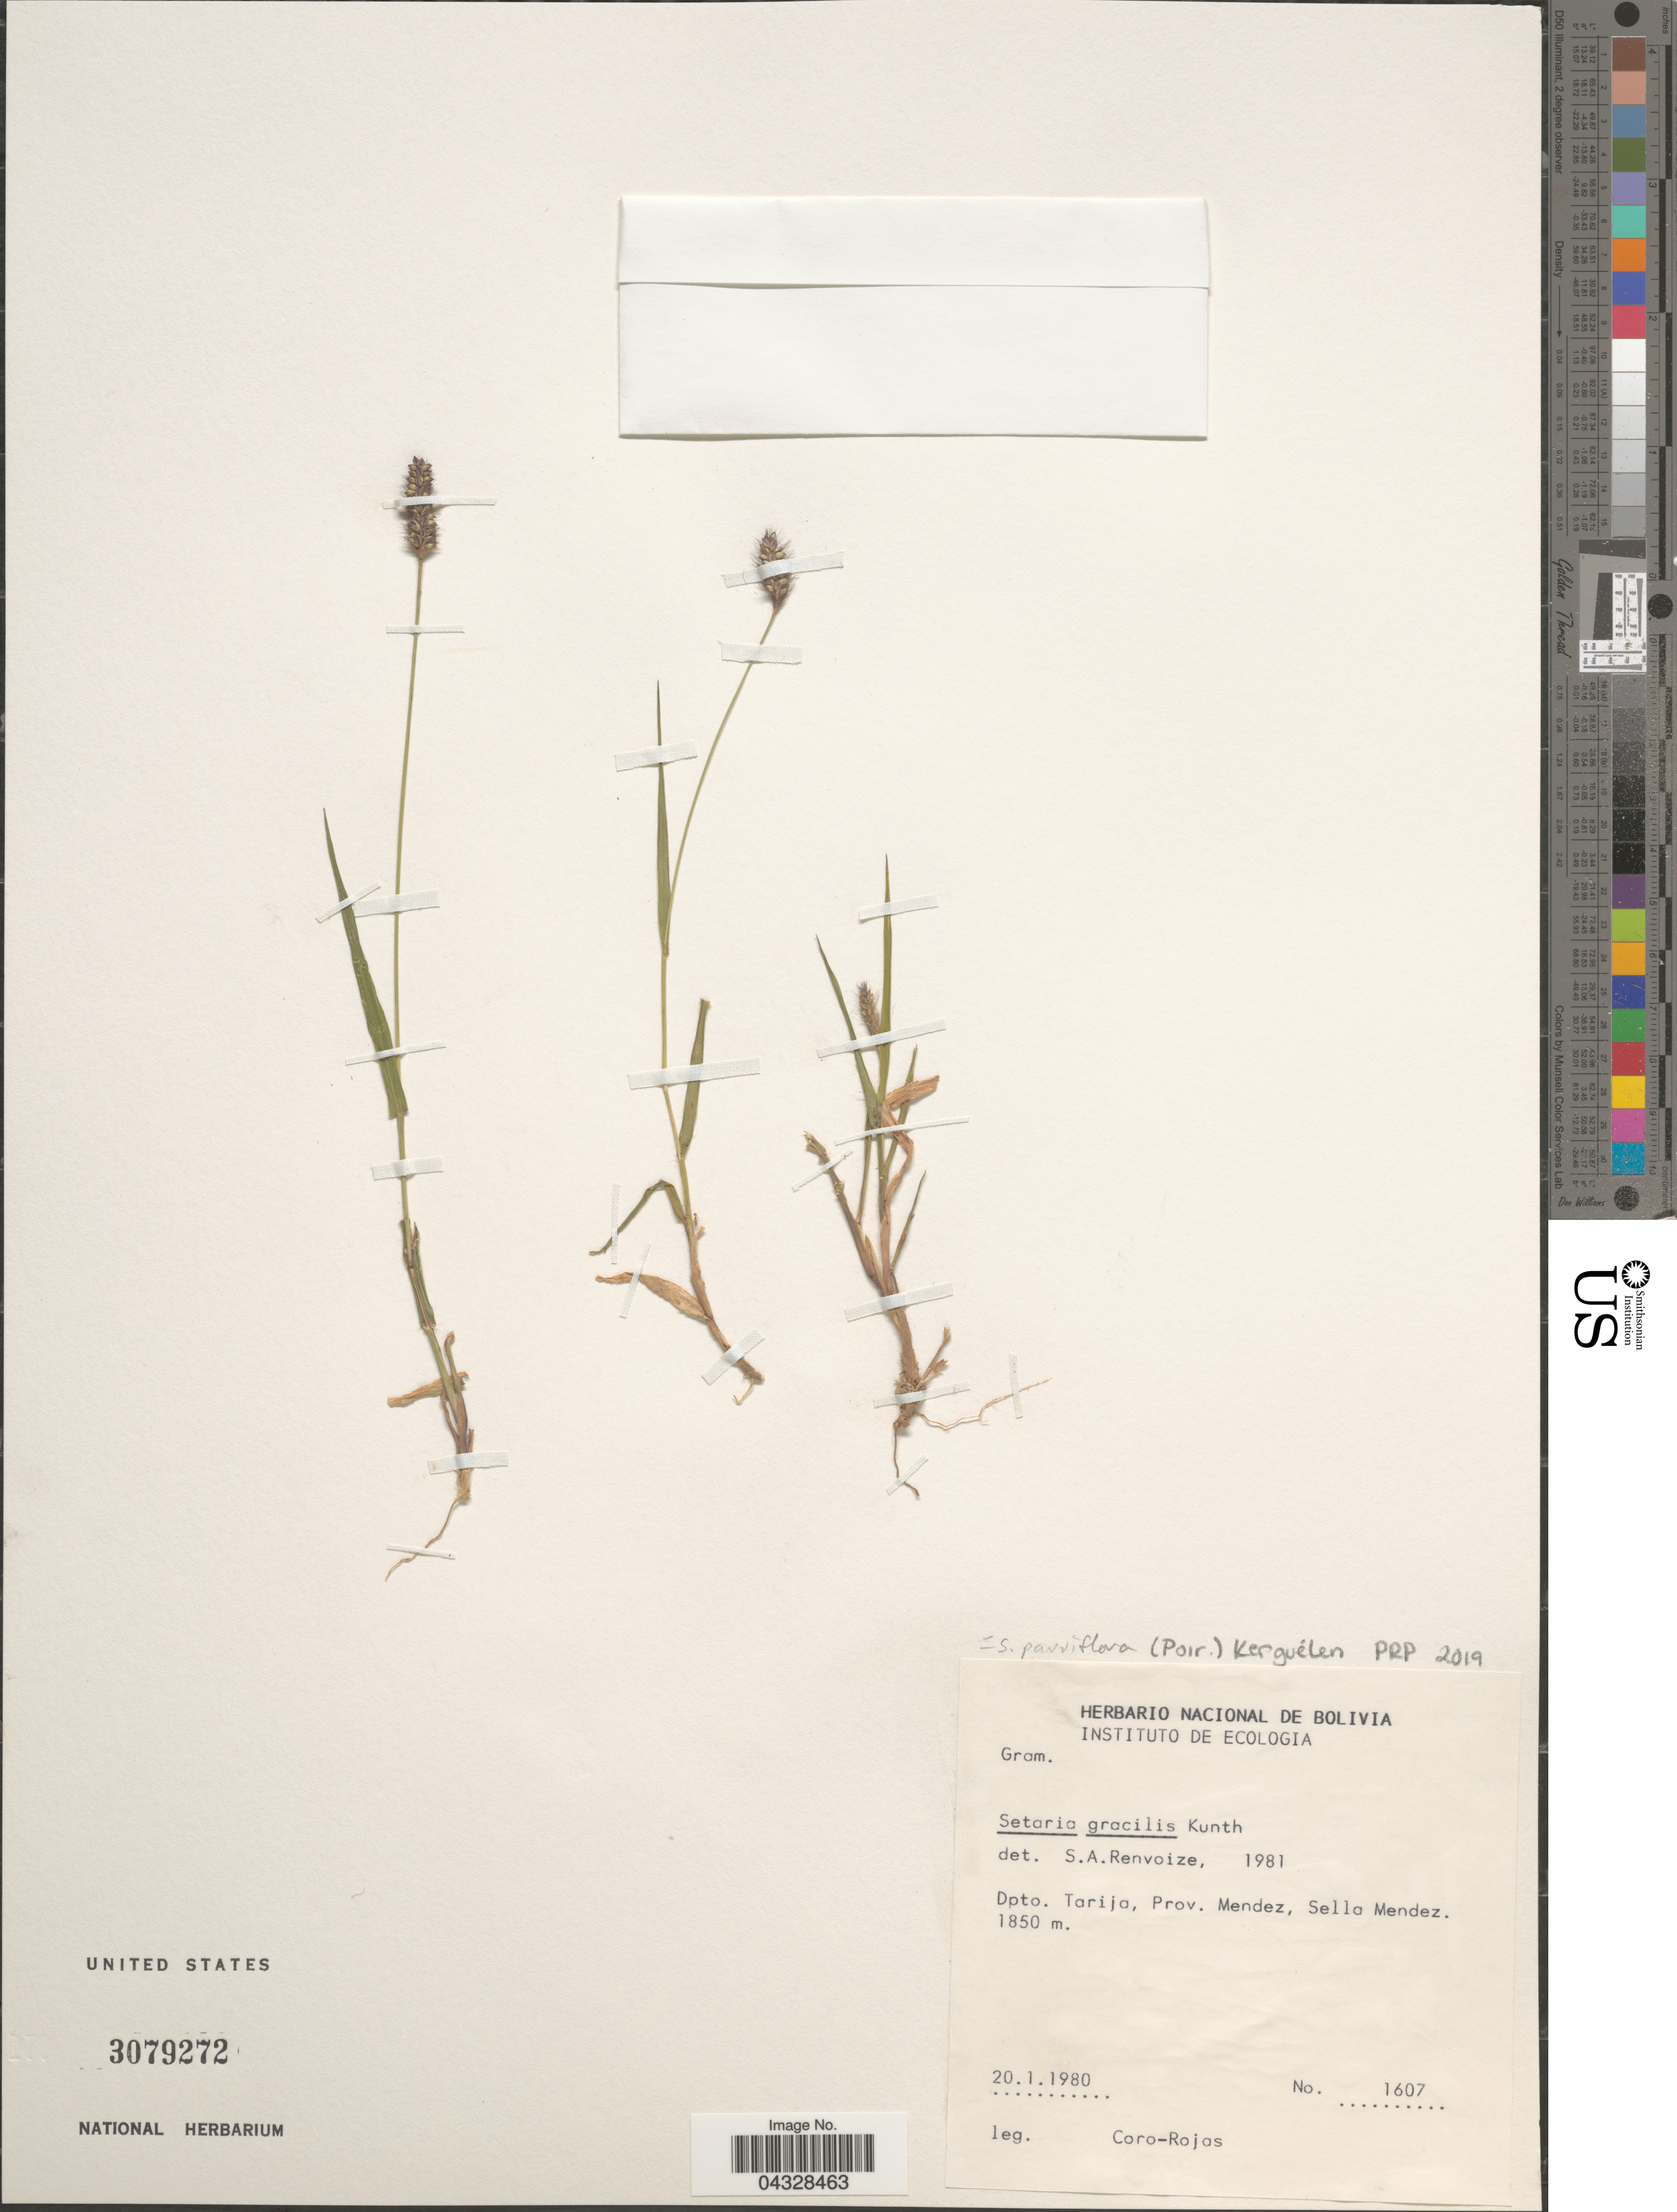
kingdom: Plantae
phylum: Tracheophyta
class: Liliopsida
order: Poales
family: Poaceae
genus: Setaria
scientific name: Setaria parviflora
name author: (Poir.) Kerguélen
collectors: -- Coro Rojas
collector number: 1607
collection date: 1980-01-20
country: Bolivia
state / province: Tarija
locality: Dpto. Tarija, Prov. Mendez, Sella Mendez.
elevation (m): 1850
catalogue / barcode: US 3079272